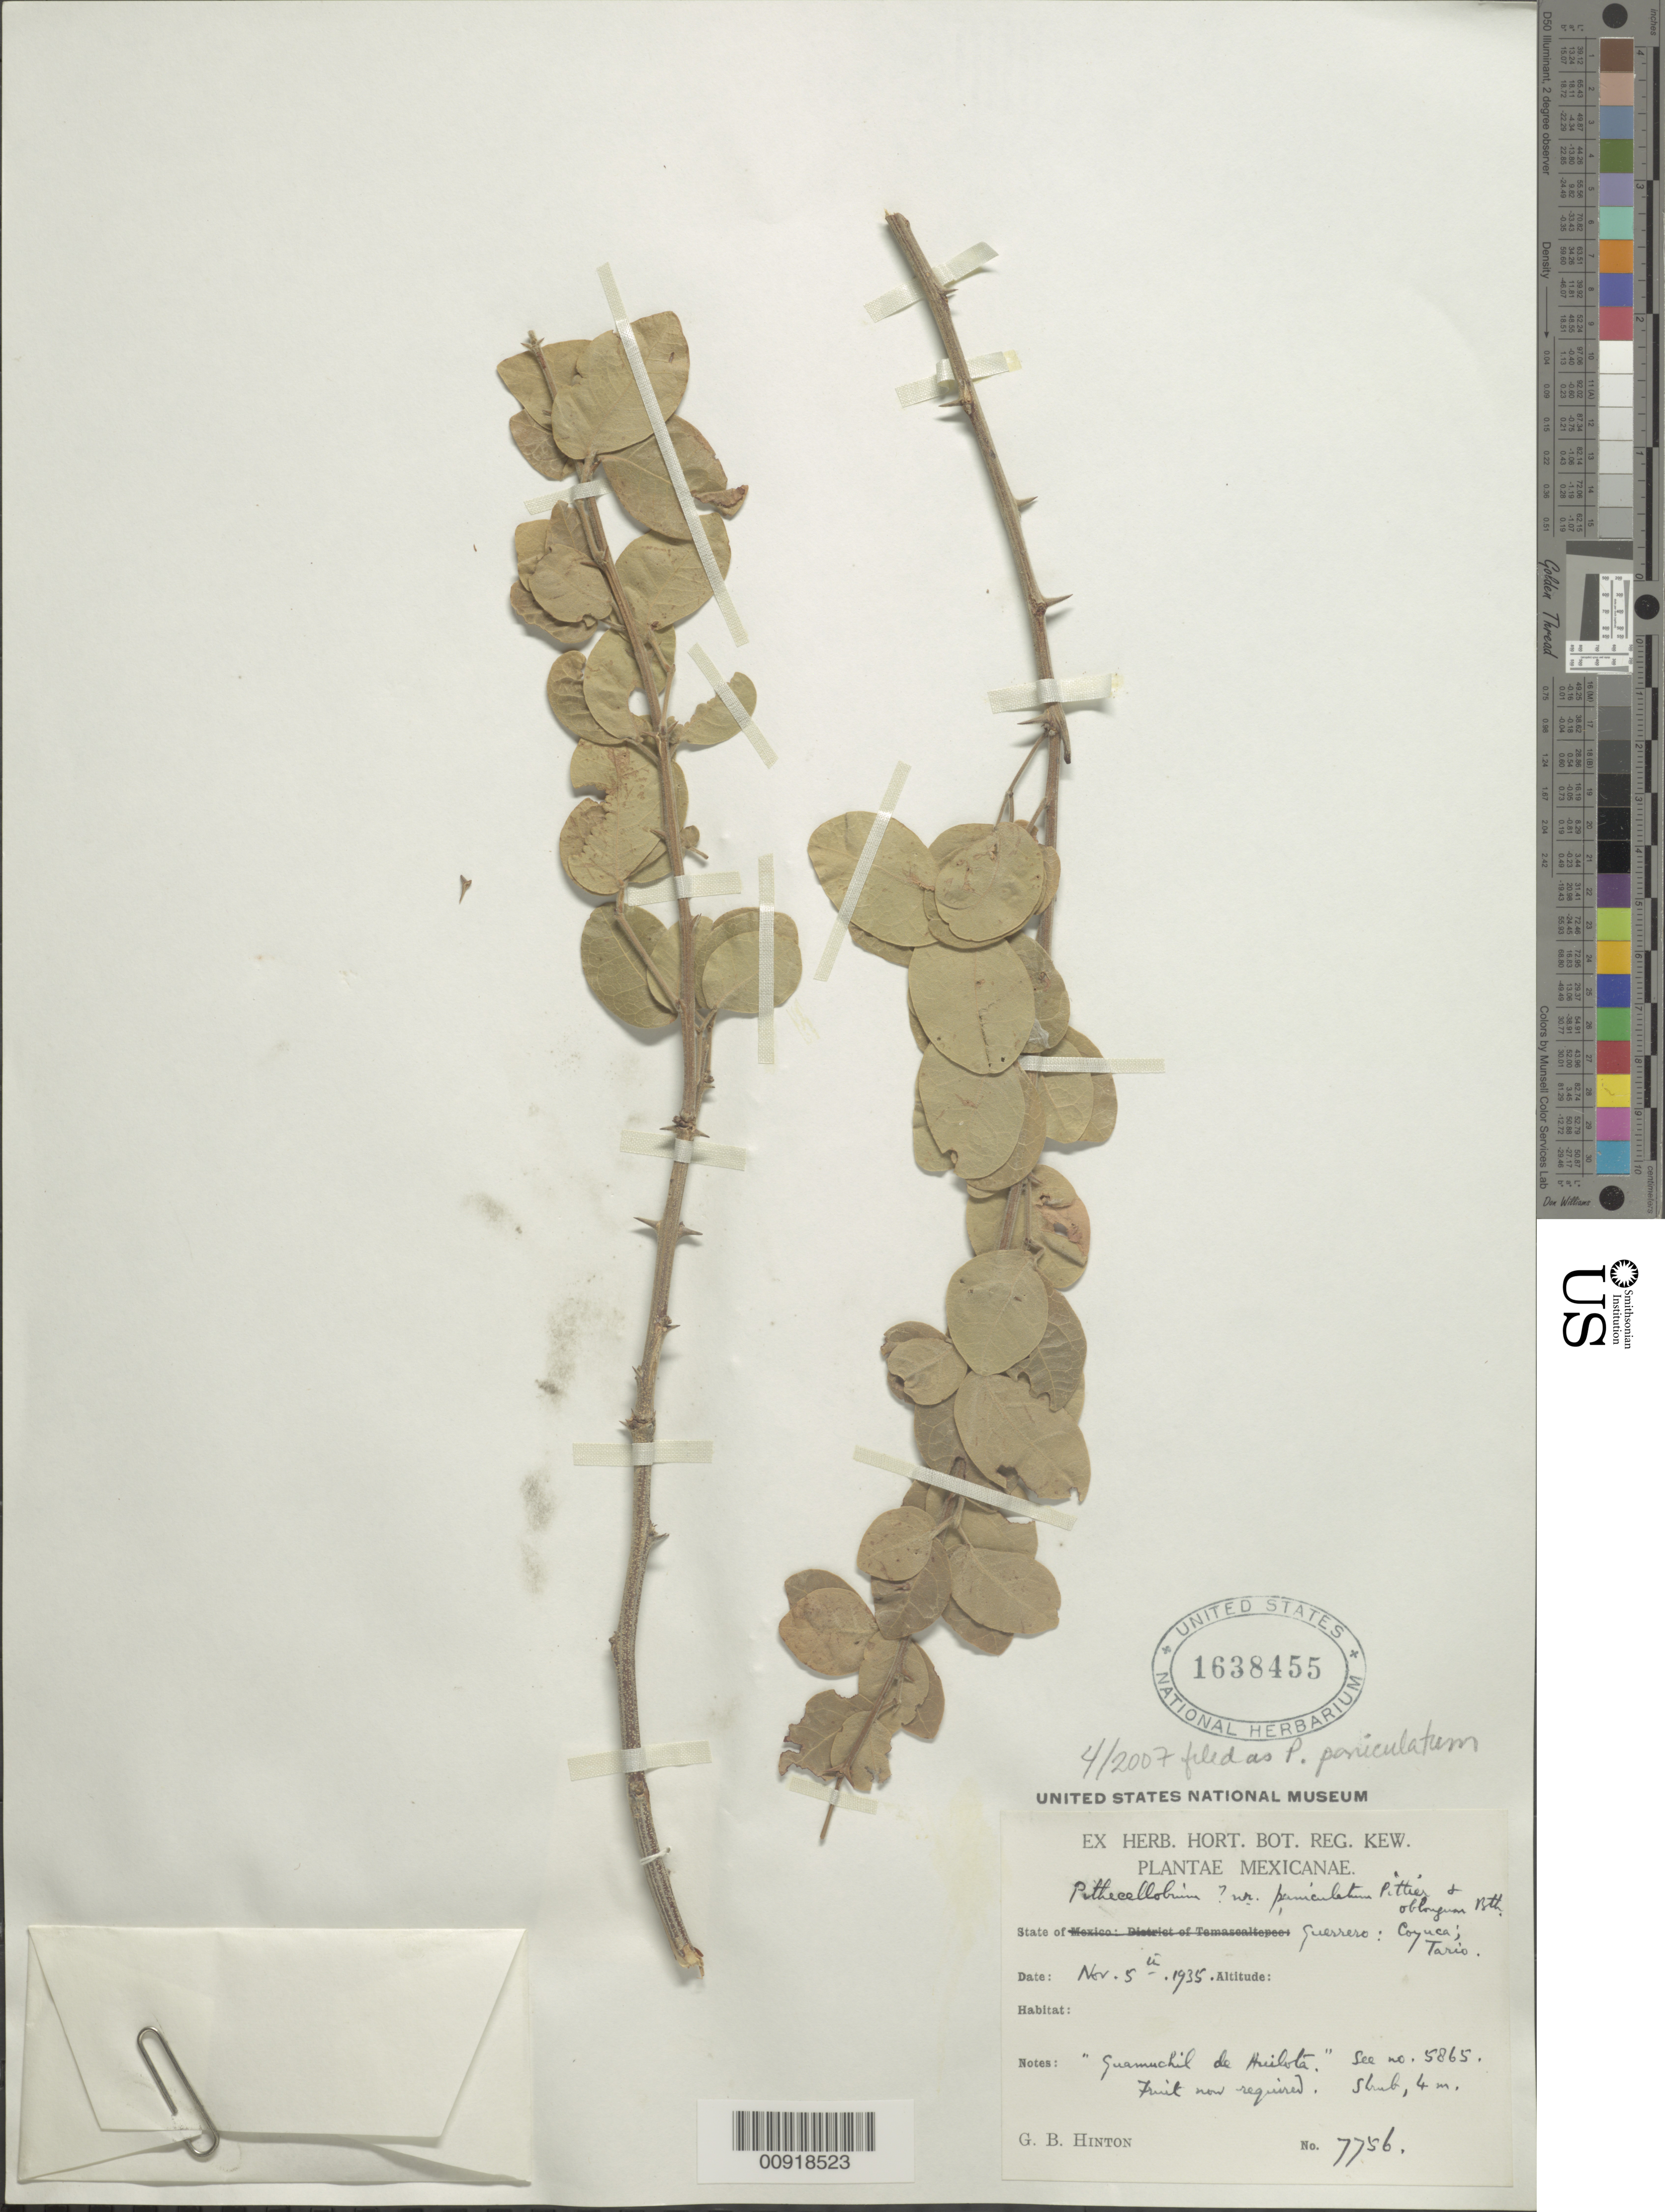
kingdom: Plantae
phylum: Tracheophyta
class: Magnoliopsida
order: Fabales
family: Fabaceae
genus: Pithecellobium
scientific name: Pithecellobium unguis-cati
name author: (L.) Benth.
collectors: G. B. Hinton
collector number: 7756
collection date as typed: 05 Nov 1935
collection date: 1935-11-05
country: Mexico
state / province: Guerrero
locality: Guerrero: Coyuca: Tario.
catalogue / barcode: US 1638455